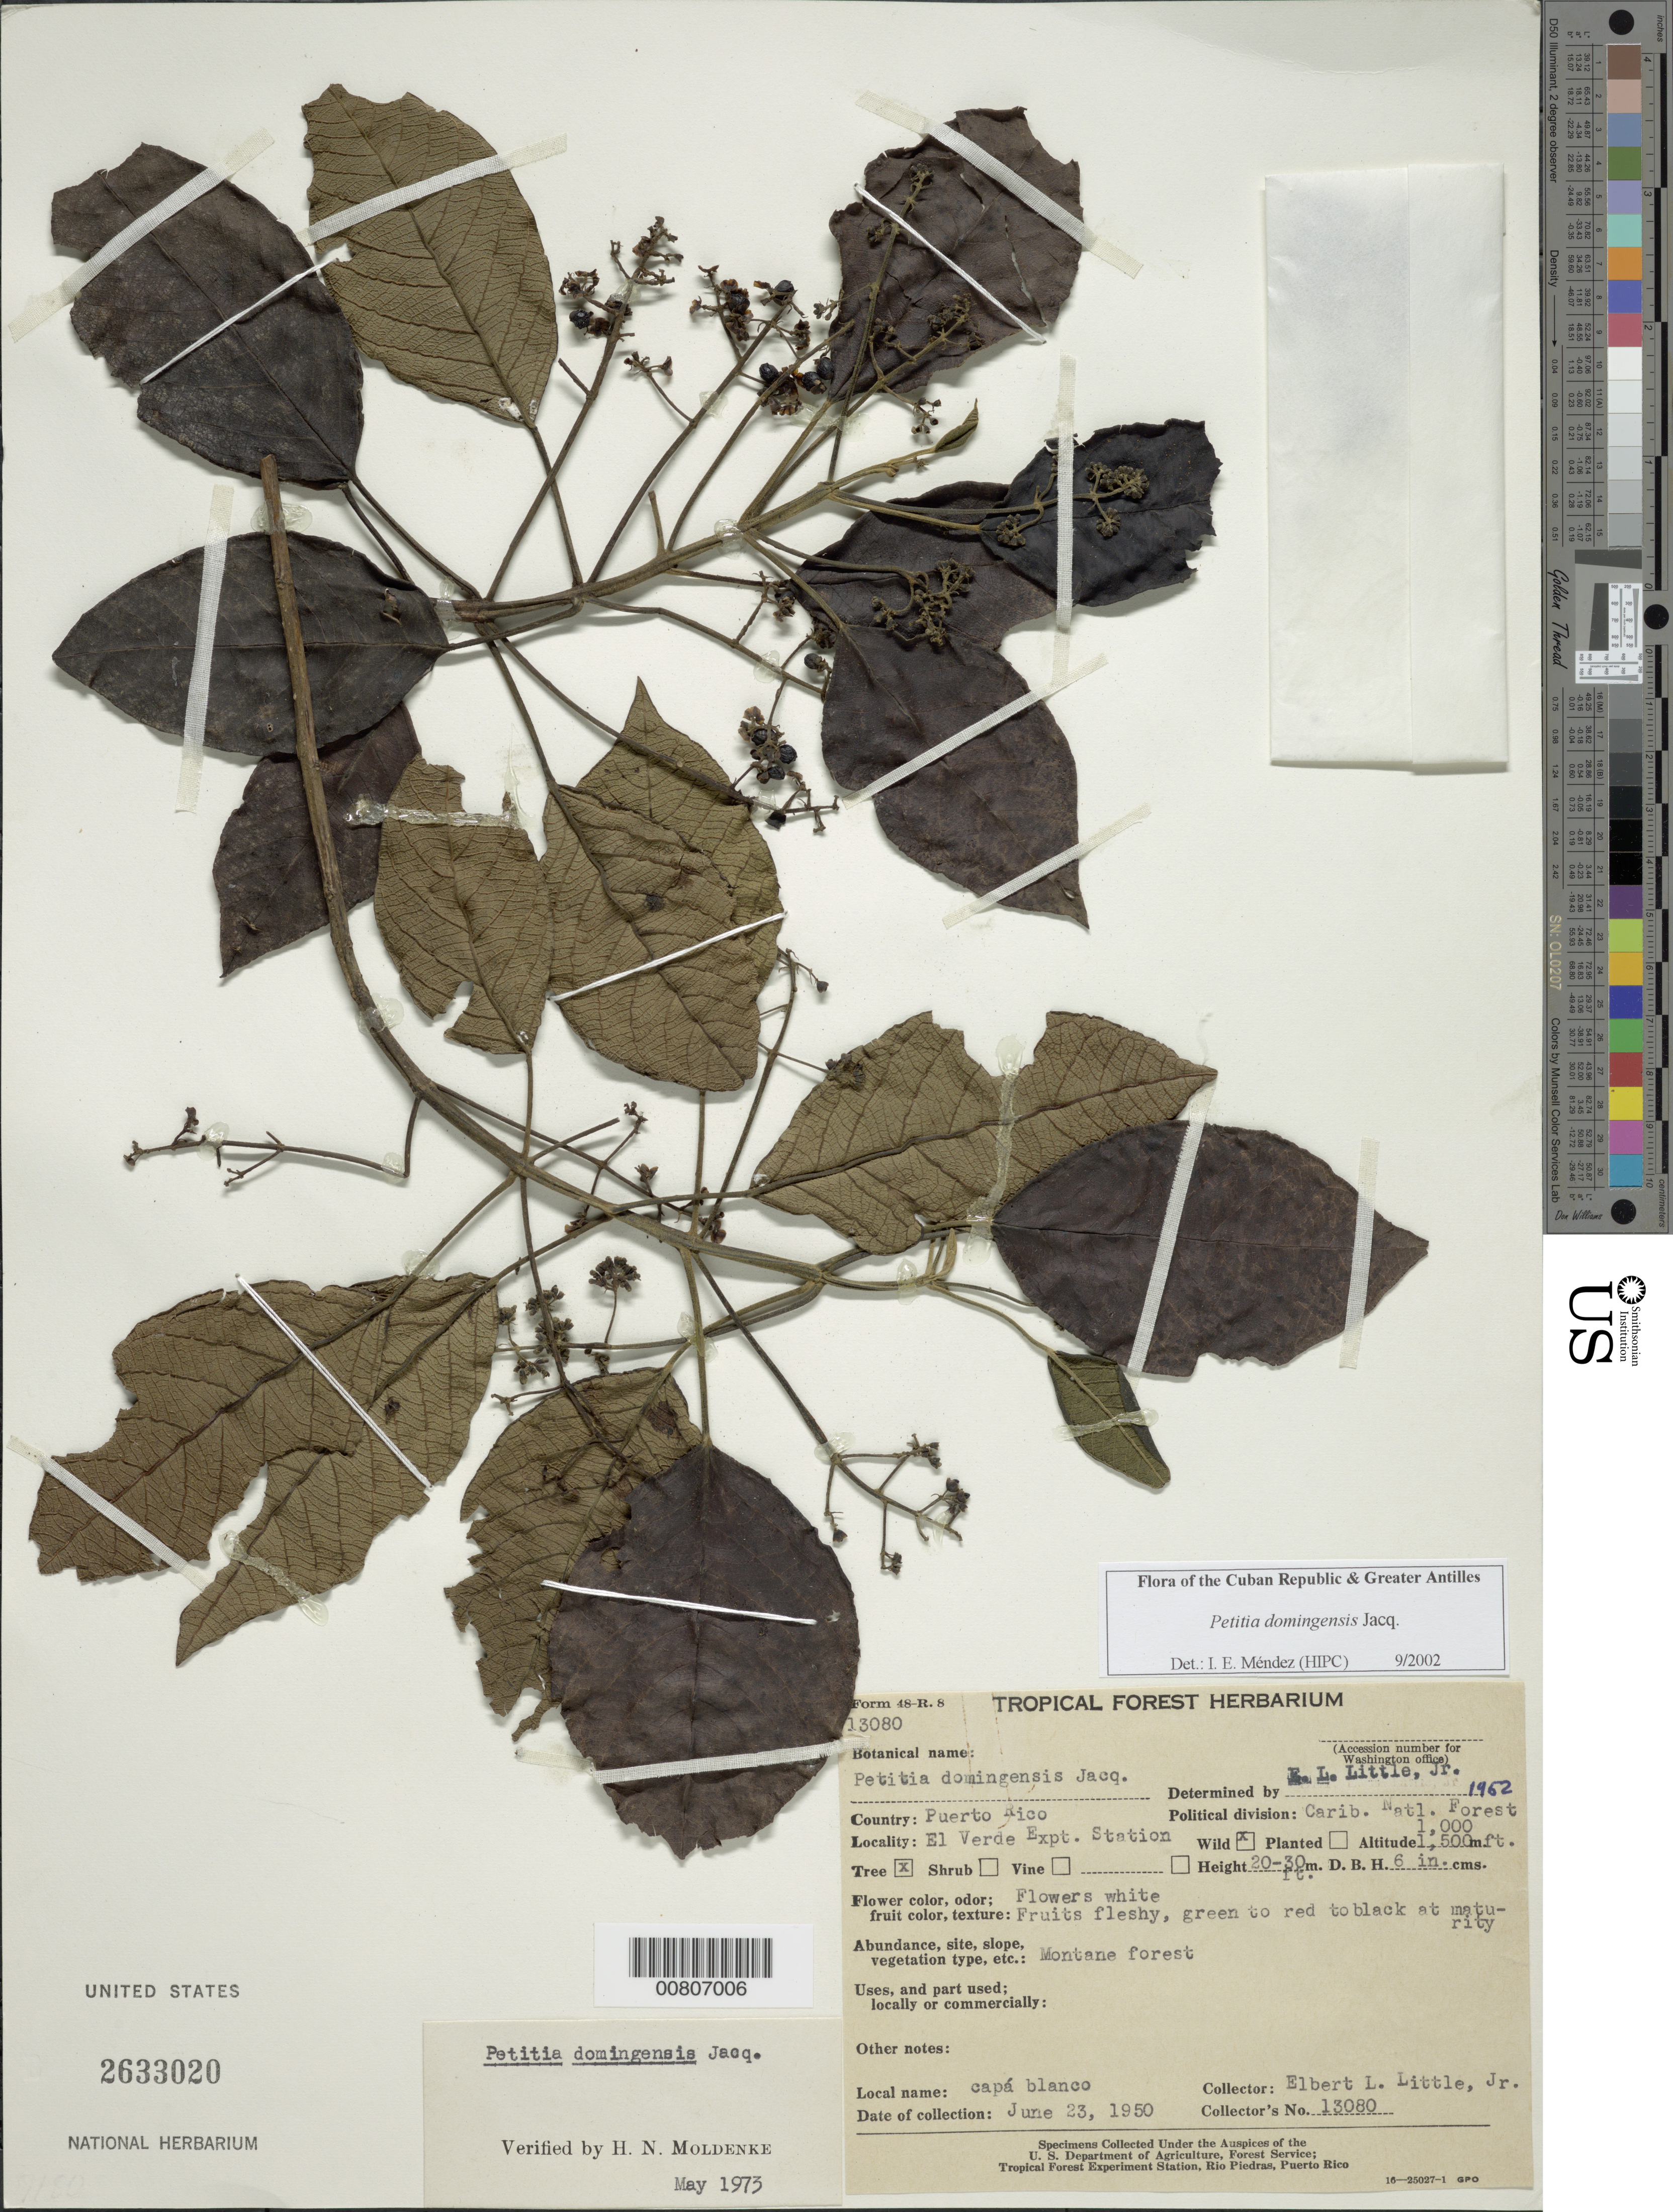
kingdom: Plantae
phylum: Tracheophyta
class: Magnoliopsida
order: Lamiales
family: Lamiaceae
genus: Petitia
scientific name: Petitia domingensis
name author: Jacq.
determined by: Méndez, Isidro E., (HIPC)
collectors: E. L. Little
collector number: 13080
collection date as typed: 23 Jun 1950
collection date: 1950-06-23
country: Puerto Rico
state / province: Río Grande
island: Puerto Rico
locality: Carib. Natl. Forest; El Verde Expt. Station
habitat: Montane forest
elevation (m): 305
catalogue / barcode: US 2633020